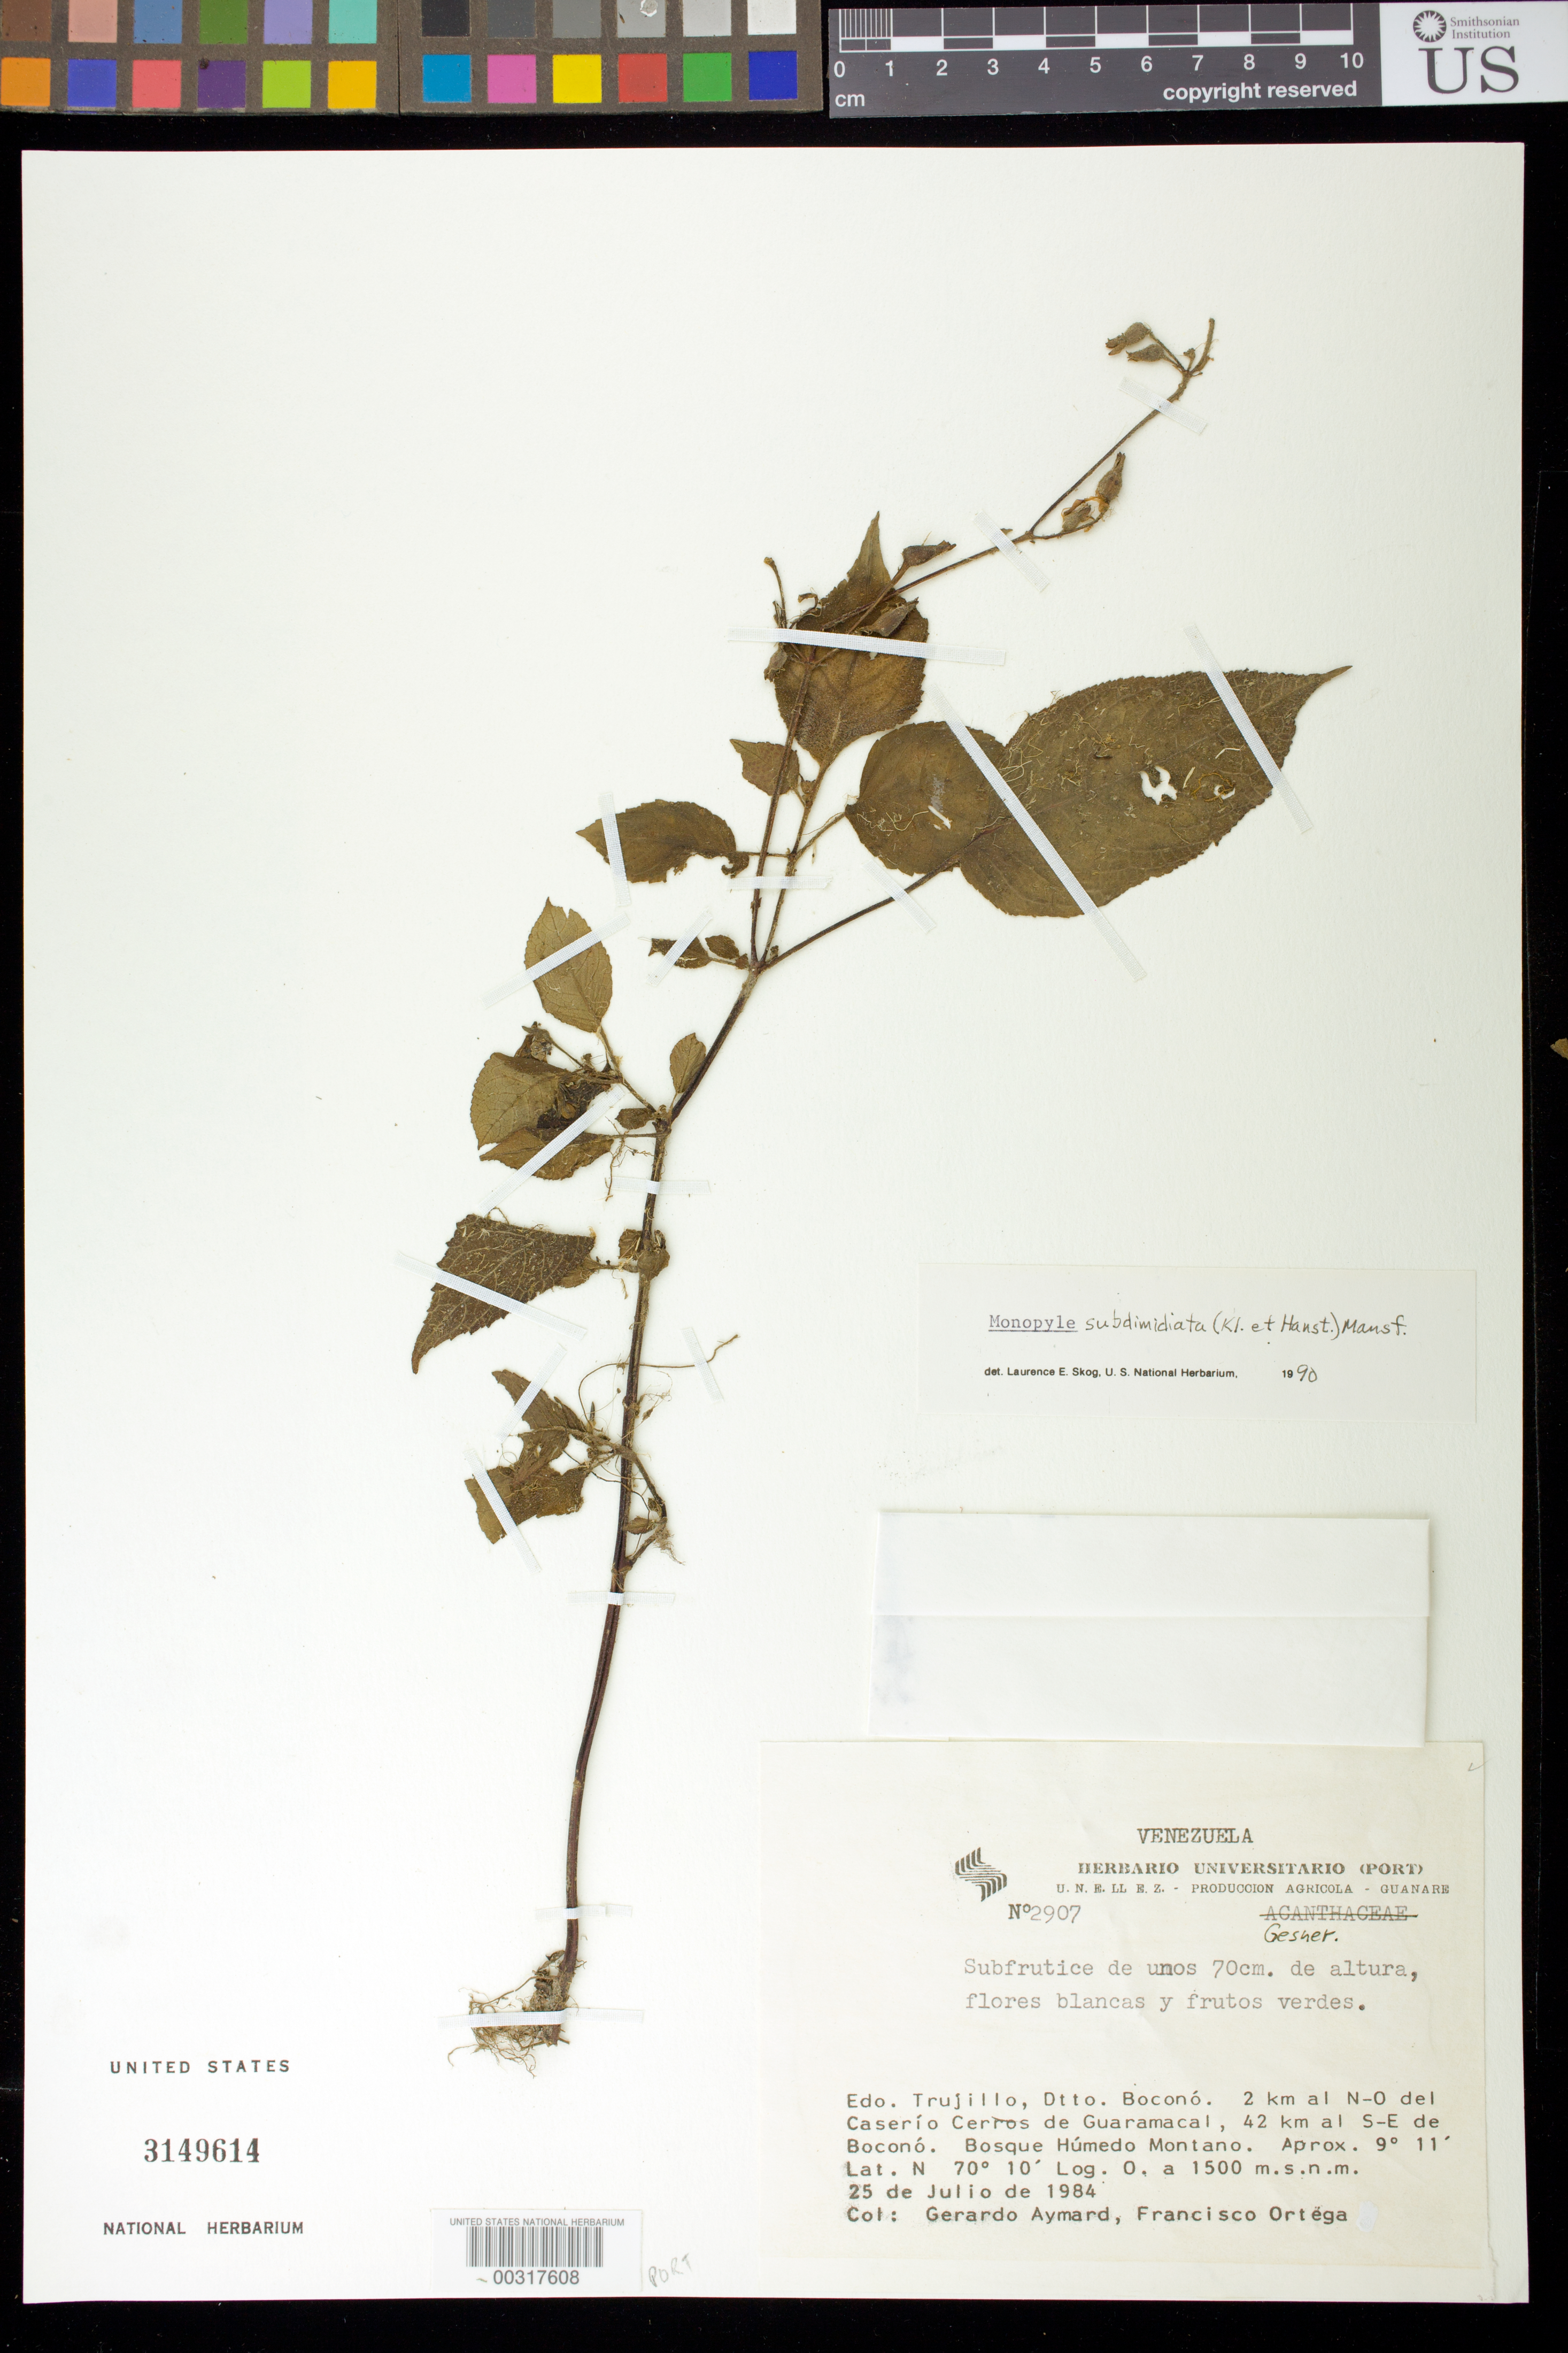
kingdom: Plantae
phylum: Tracheophyta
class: Magnoliopsida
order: Lamiales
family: Gesneriaceae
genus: Monopyle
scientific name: Monopyle subdimidiata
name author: (Klotzsch & Hanst.) Mansf.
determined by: Skog, Laurence E.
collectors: G. A. Aymard & F. J. Ortega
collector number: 2907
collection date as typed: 25 Jul 1984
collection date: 1984-07-25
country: Venezuela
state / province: Trujillo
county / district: Boconó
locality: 2 km NW of Caserio Cerros de Guaramacal, 42 km SE of Boconó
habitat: Bosque Húmedo Montano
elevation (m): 1500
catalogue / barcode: US 3149614